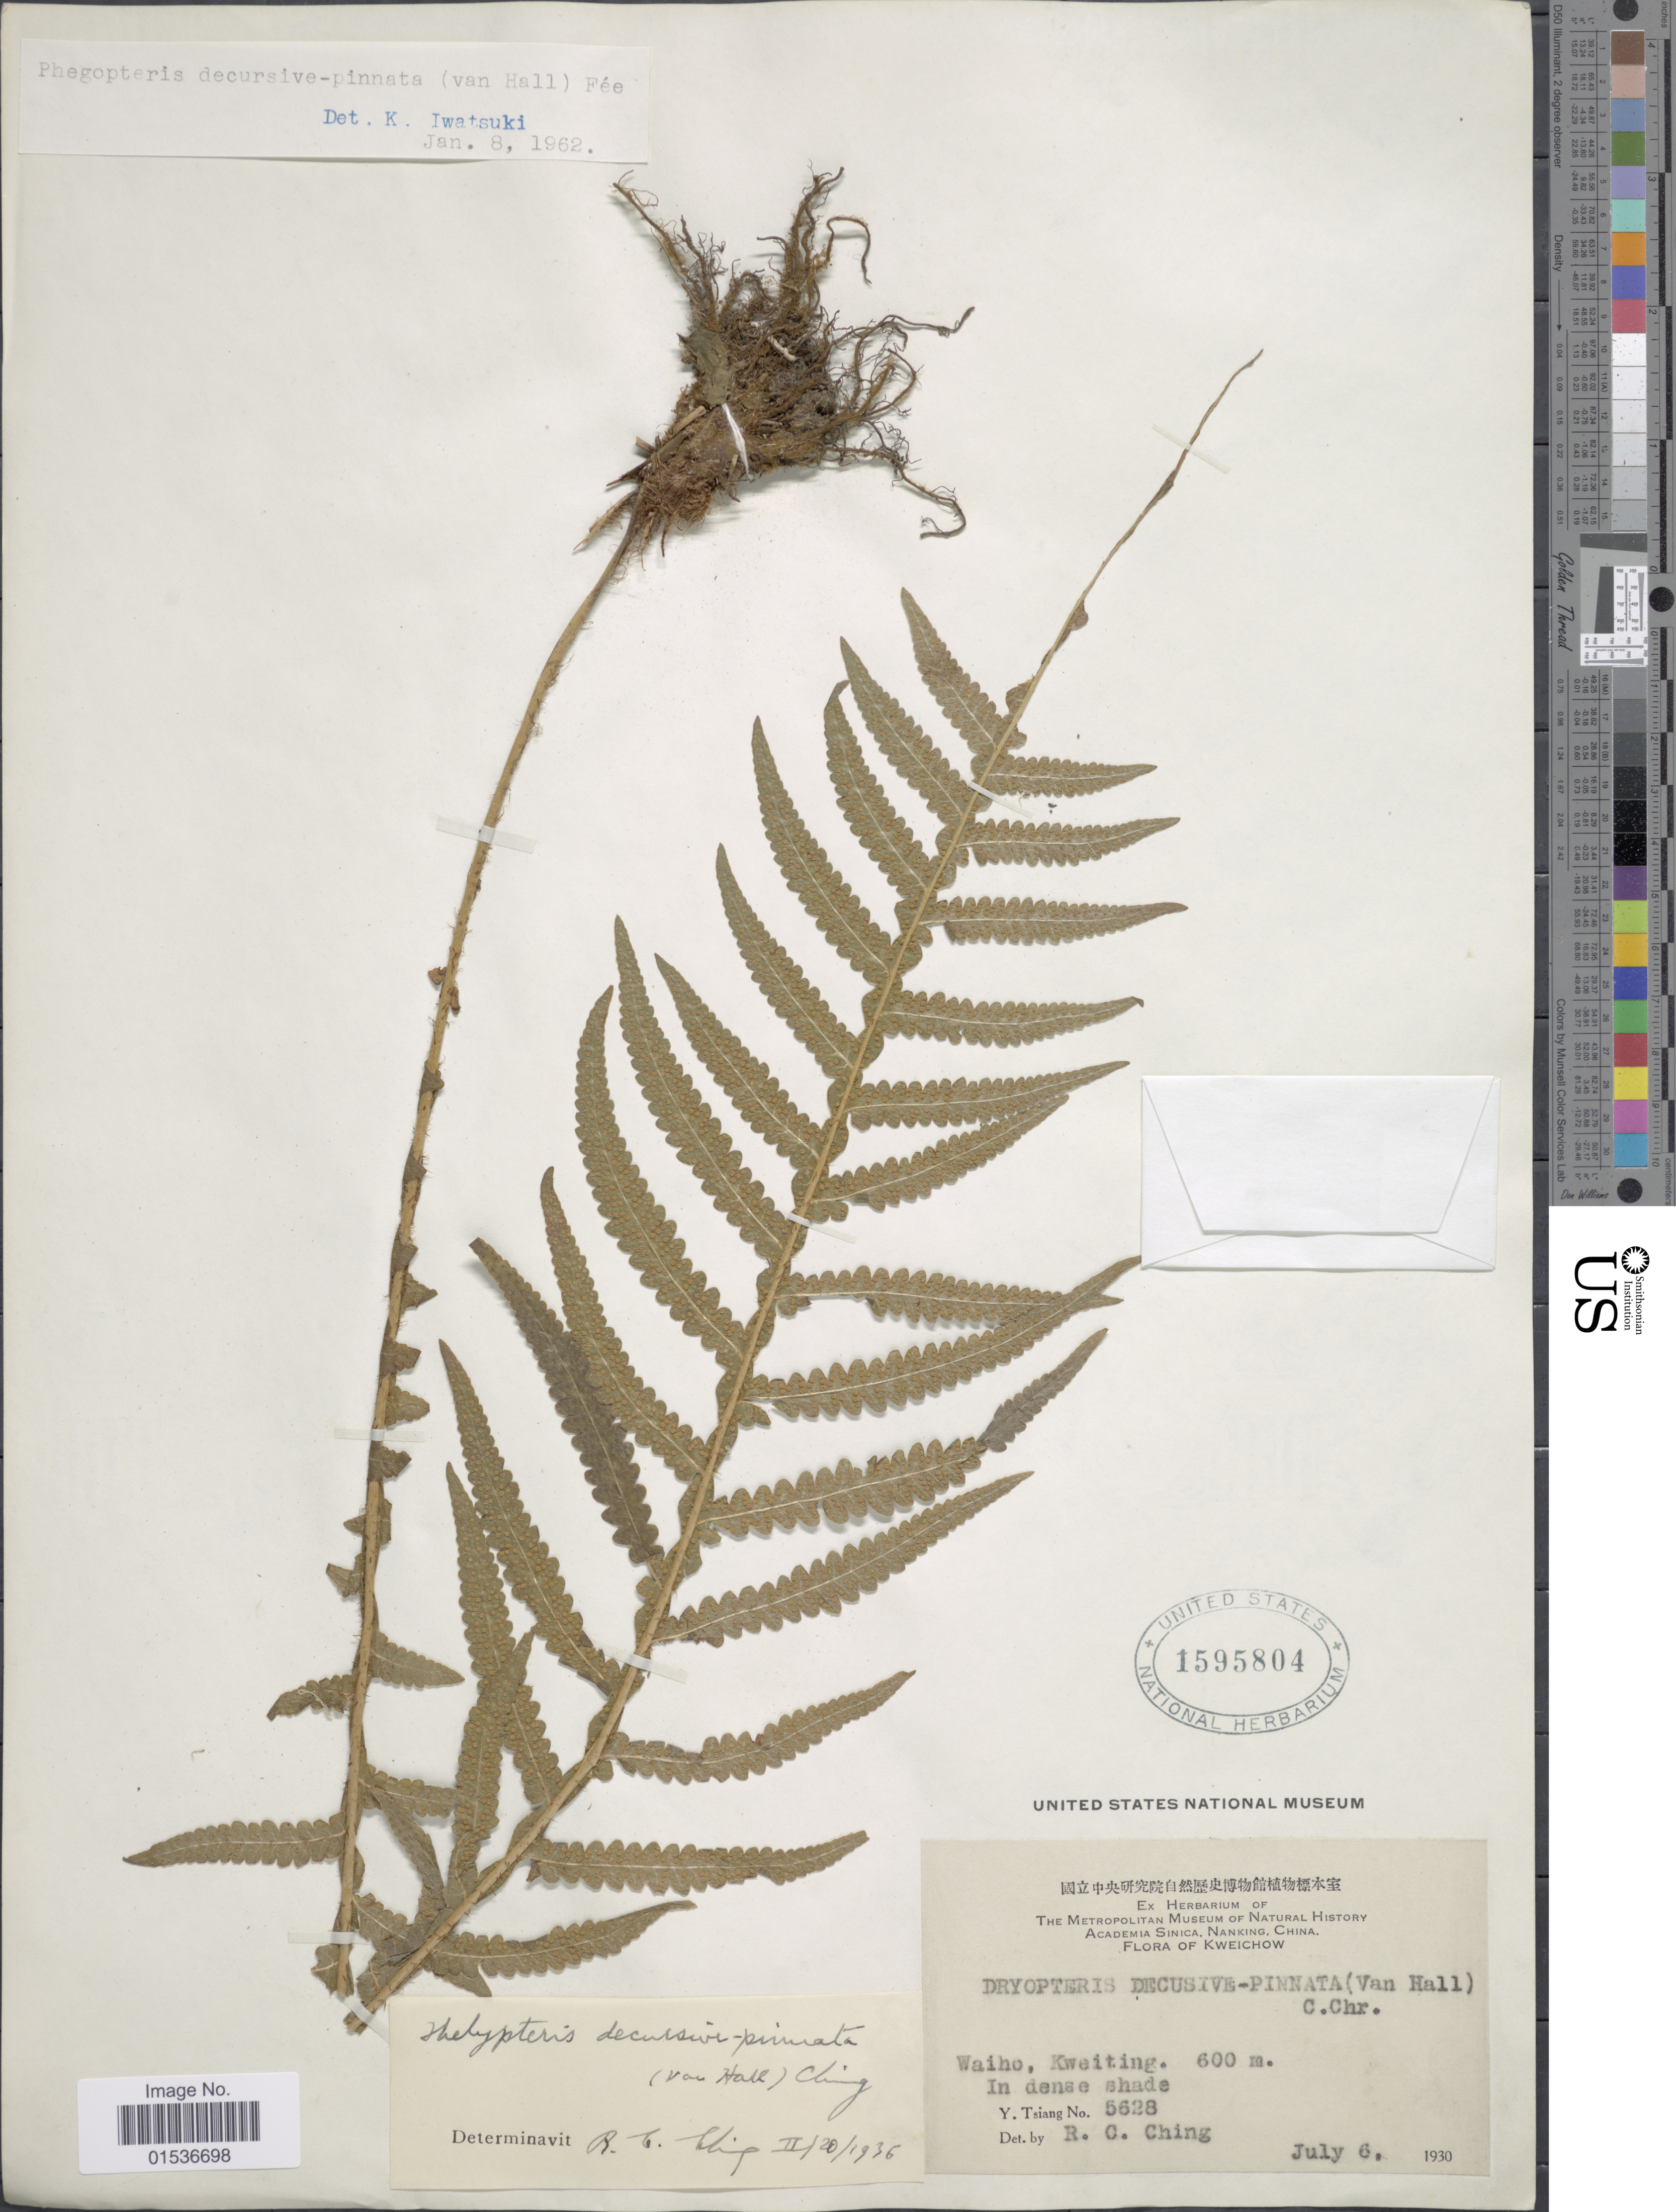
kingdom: Plantae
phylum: Tracheophyta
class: Polypodiopsida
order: Polypodiales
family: Thelypteridaceae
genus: Phegopteris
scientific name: Phegopteris decursivepinnata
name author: (H.C. Hall) Fée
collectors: Y. Tsiang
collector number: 5628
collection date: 1930-07-06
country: China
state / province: Guizhou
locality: Kweichow, Waiho, Kweting, In dense shade.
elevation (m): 600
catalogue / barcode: US 1595804